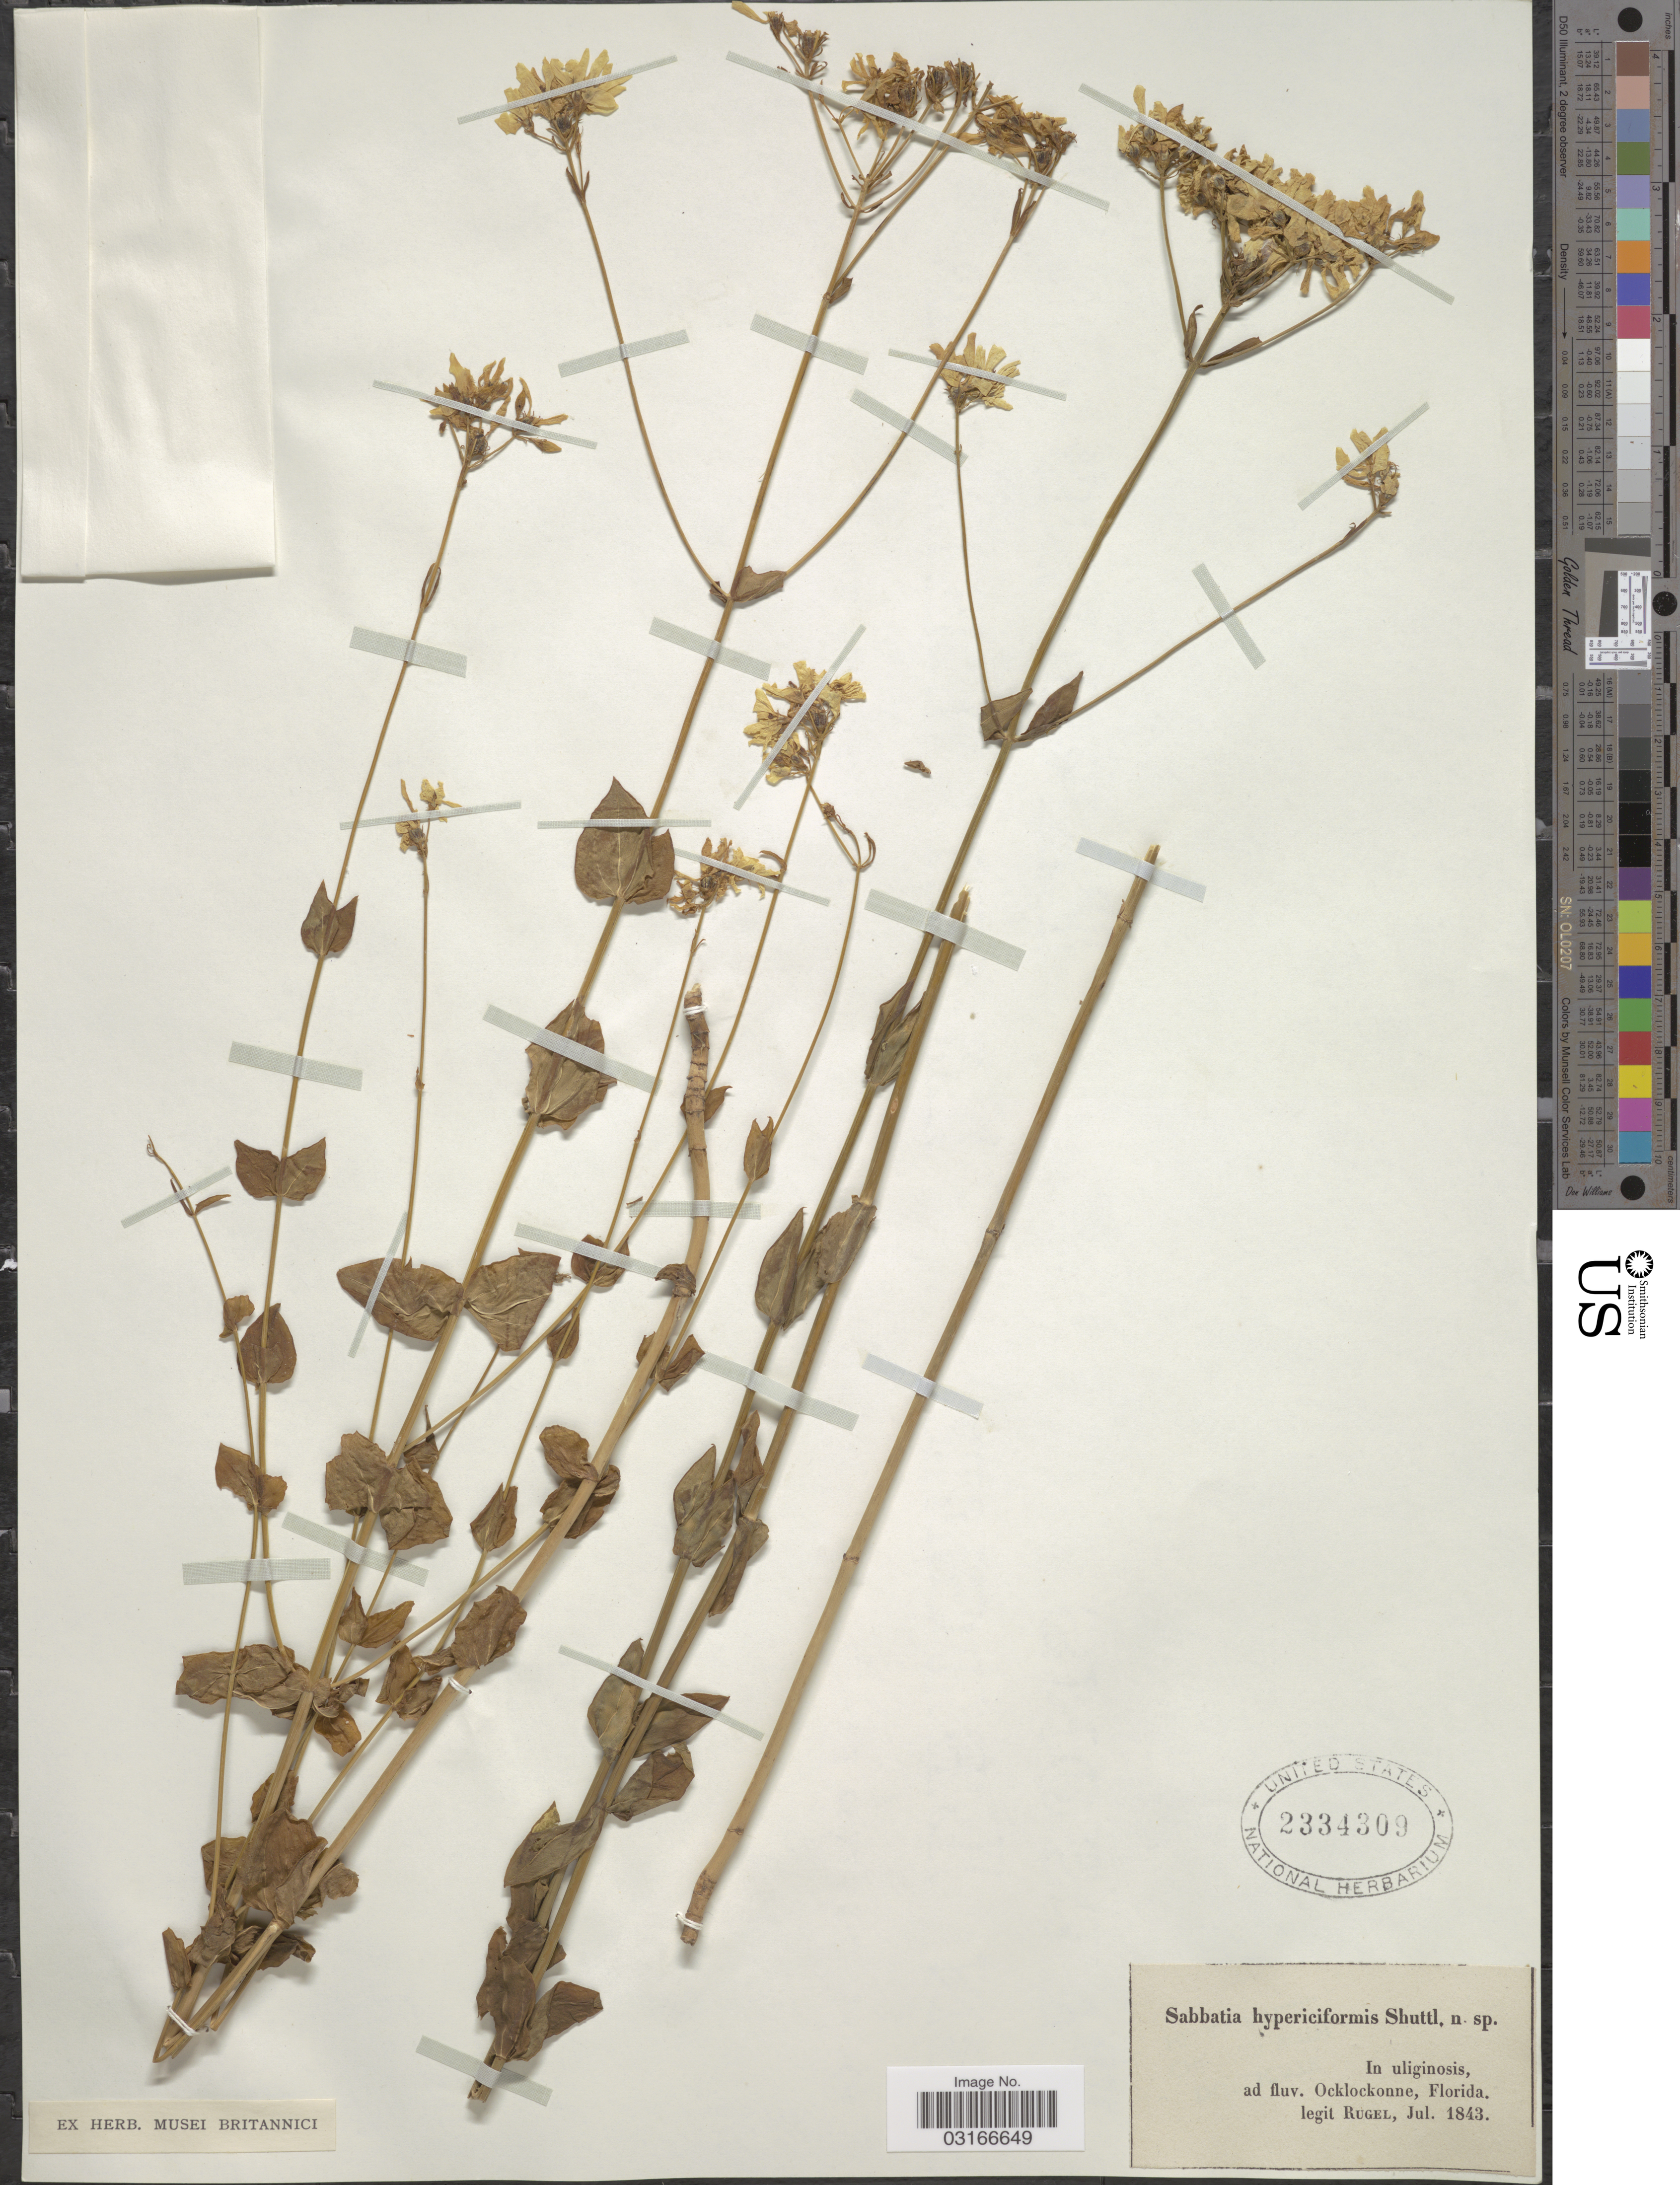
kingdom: Plantae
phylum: Tracheophyta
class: Magnoliopsida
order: Gentianales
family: Gentianaceae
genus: Sabatia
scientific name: Sabatia hypericiformis Shuttlew. sp. nov. ined.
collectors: Rugel, --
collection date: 1843-07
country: United States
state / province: Florida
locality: In uliginosis, ad fluv. Ocklockonne.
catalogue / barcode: US 2334309